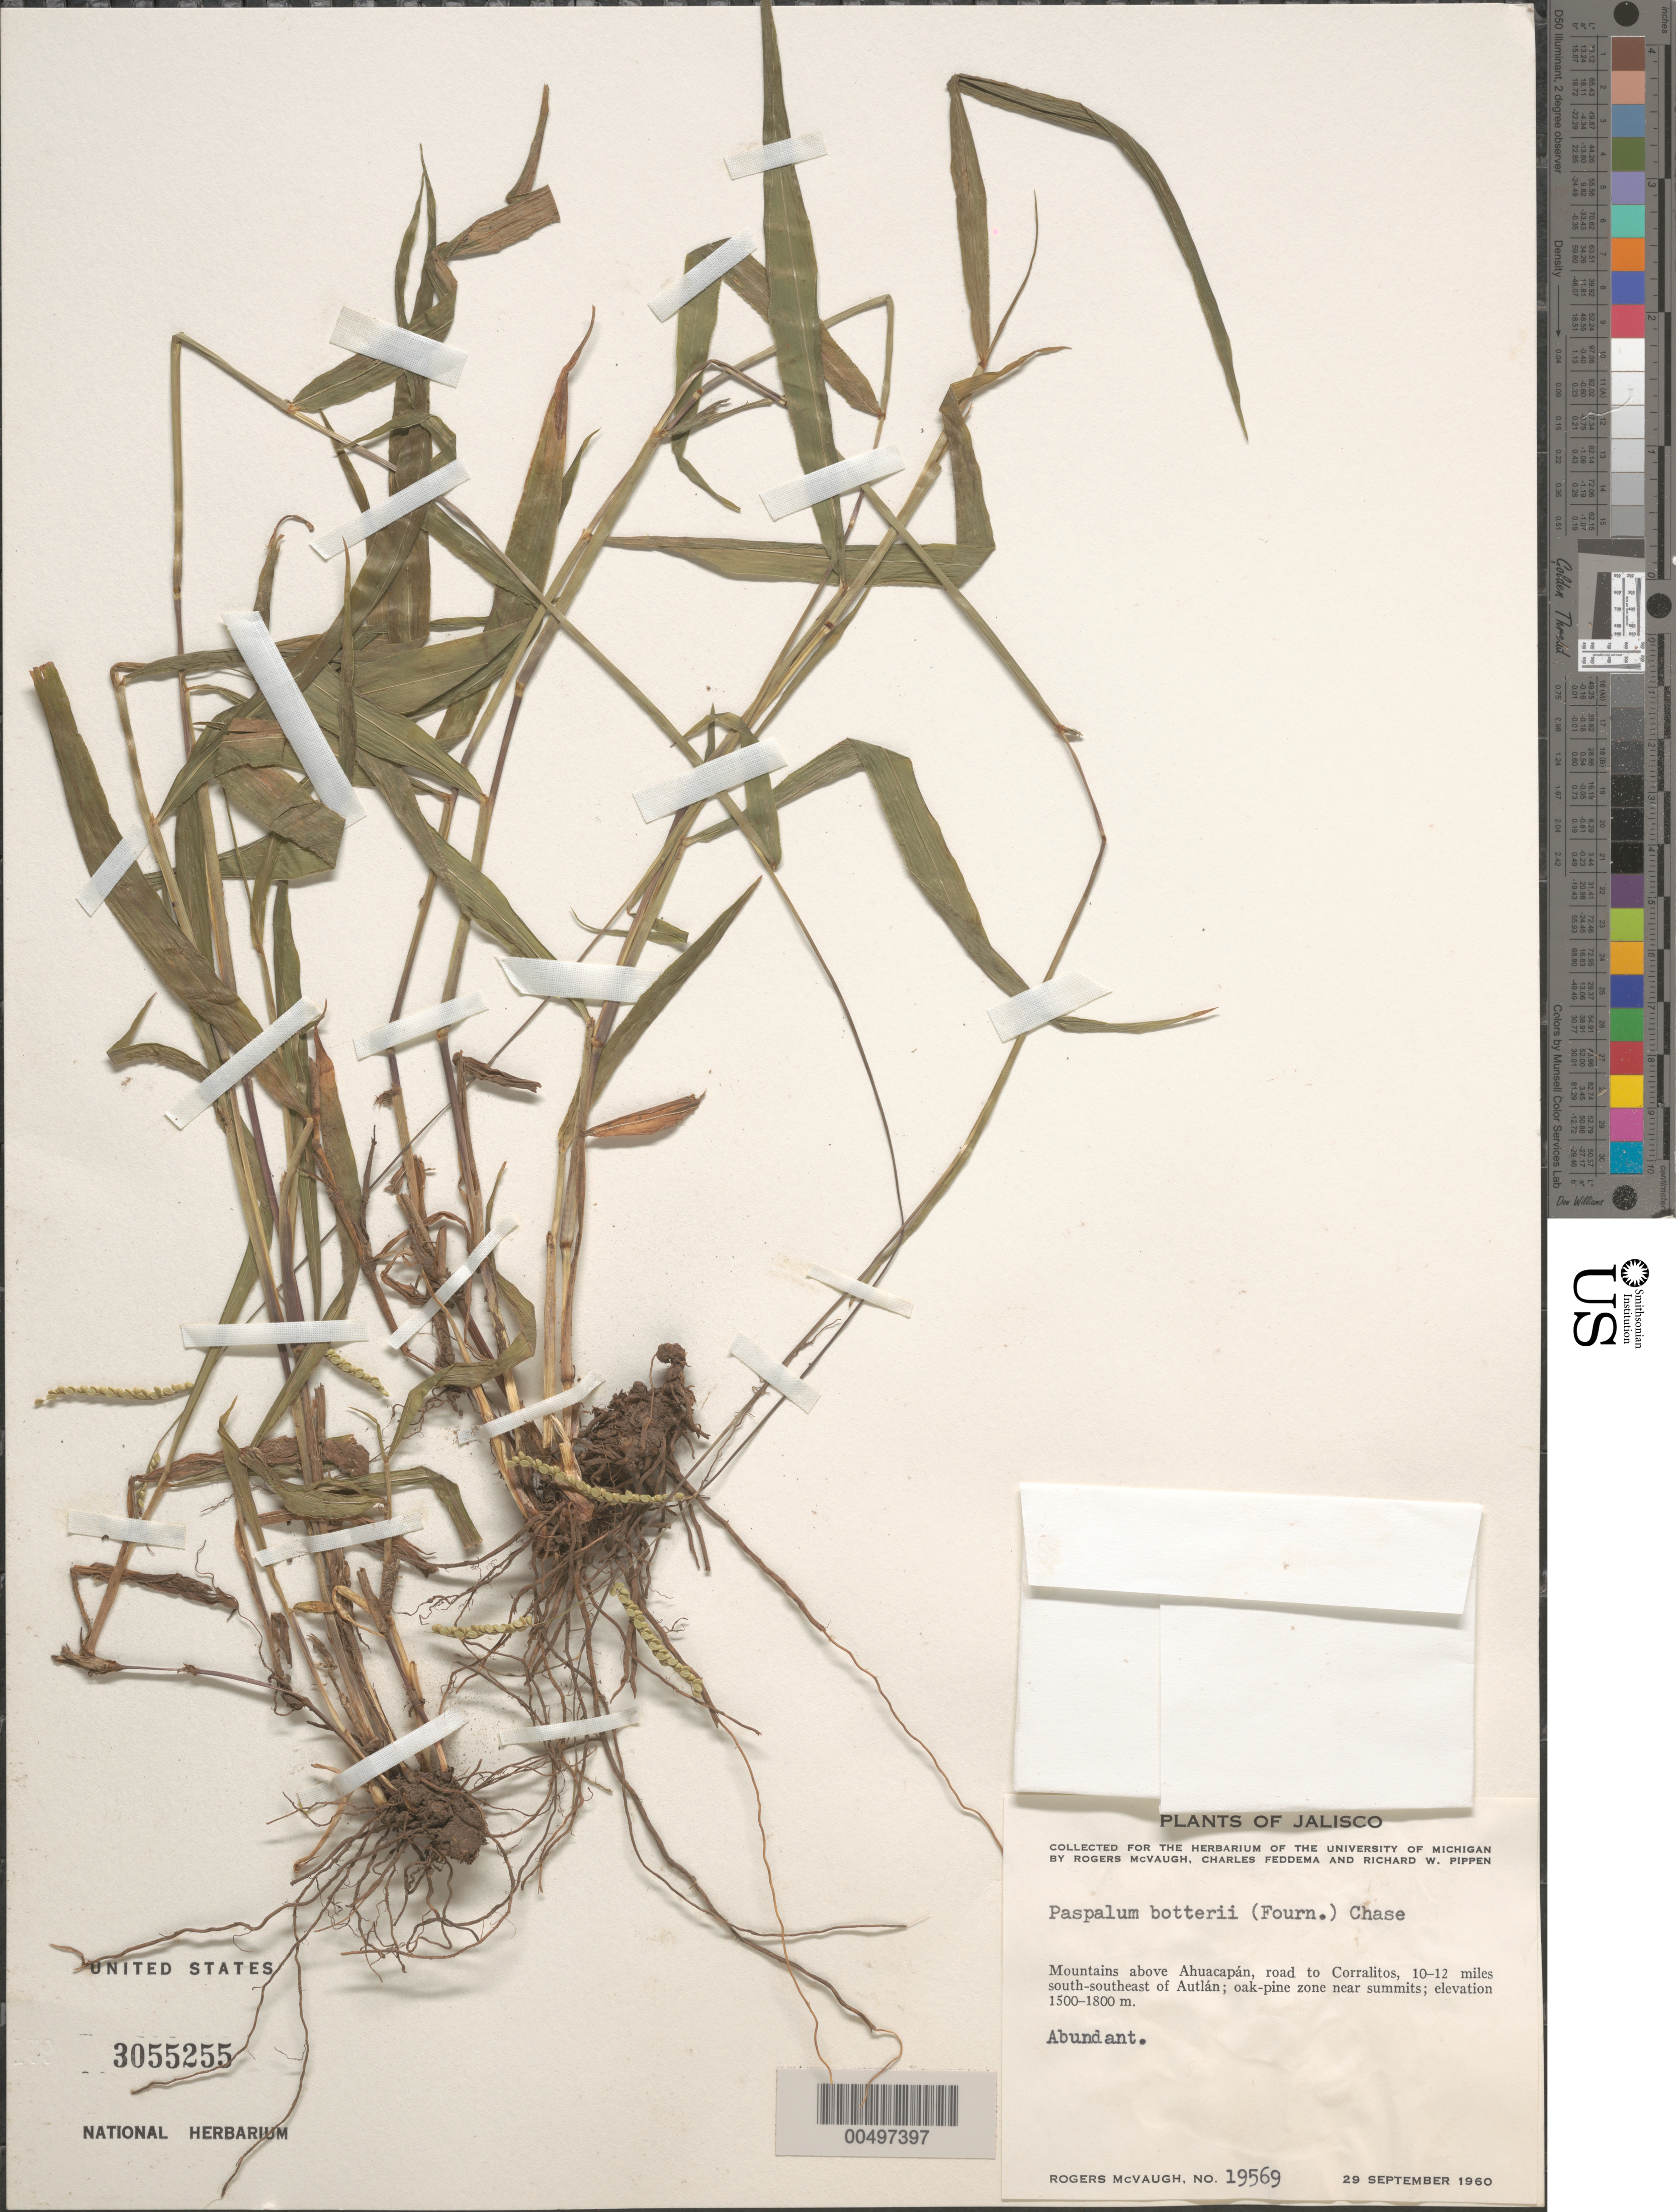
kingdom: Plantae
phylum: Tracheophyta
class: Liliopsida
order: Poales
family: Poaceae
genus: Paspalum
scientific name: Paspalum botteri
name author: (E. Fourn.) Chase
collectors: R. McVaugh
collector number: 19569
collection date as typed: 29 Sep 1960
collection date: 1960-09-29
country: Mexico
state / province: Jalisco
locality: Mts above Ahuacapán, rd to Corralitos, 10-12 mi S-SE of Autlán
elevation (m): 1500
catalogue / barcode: US 3055255